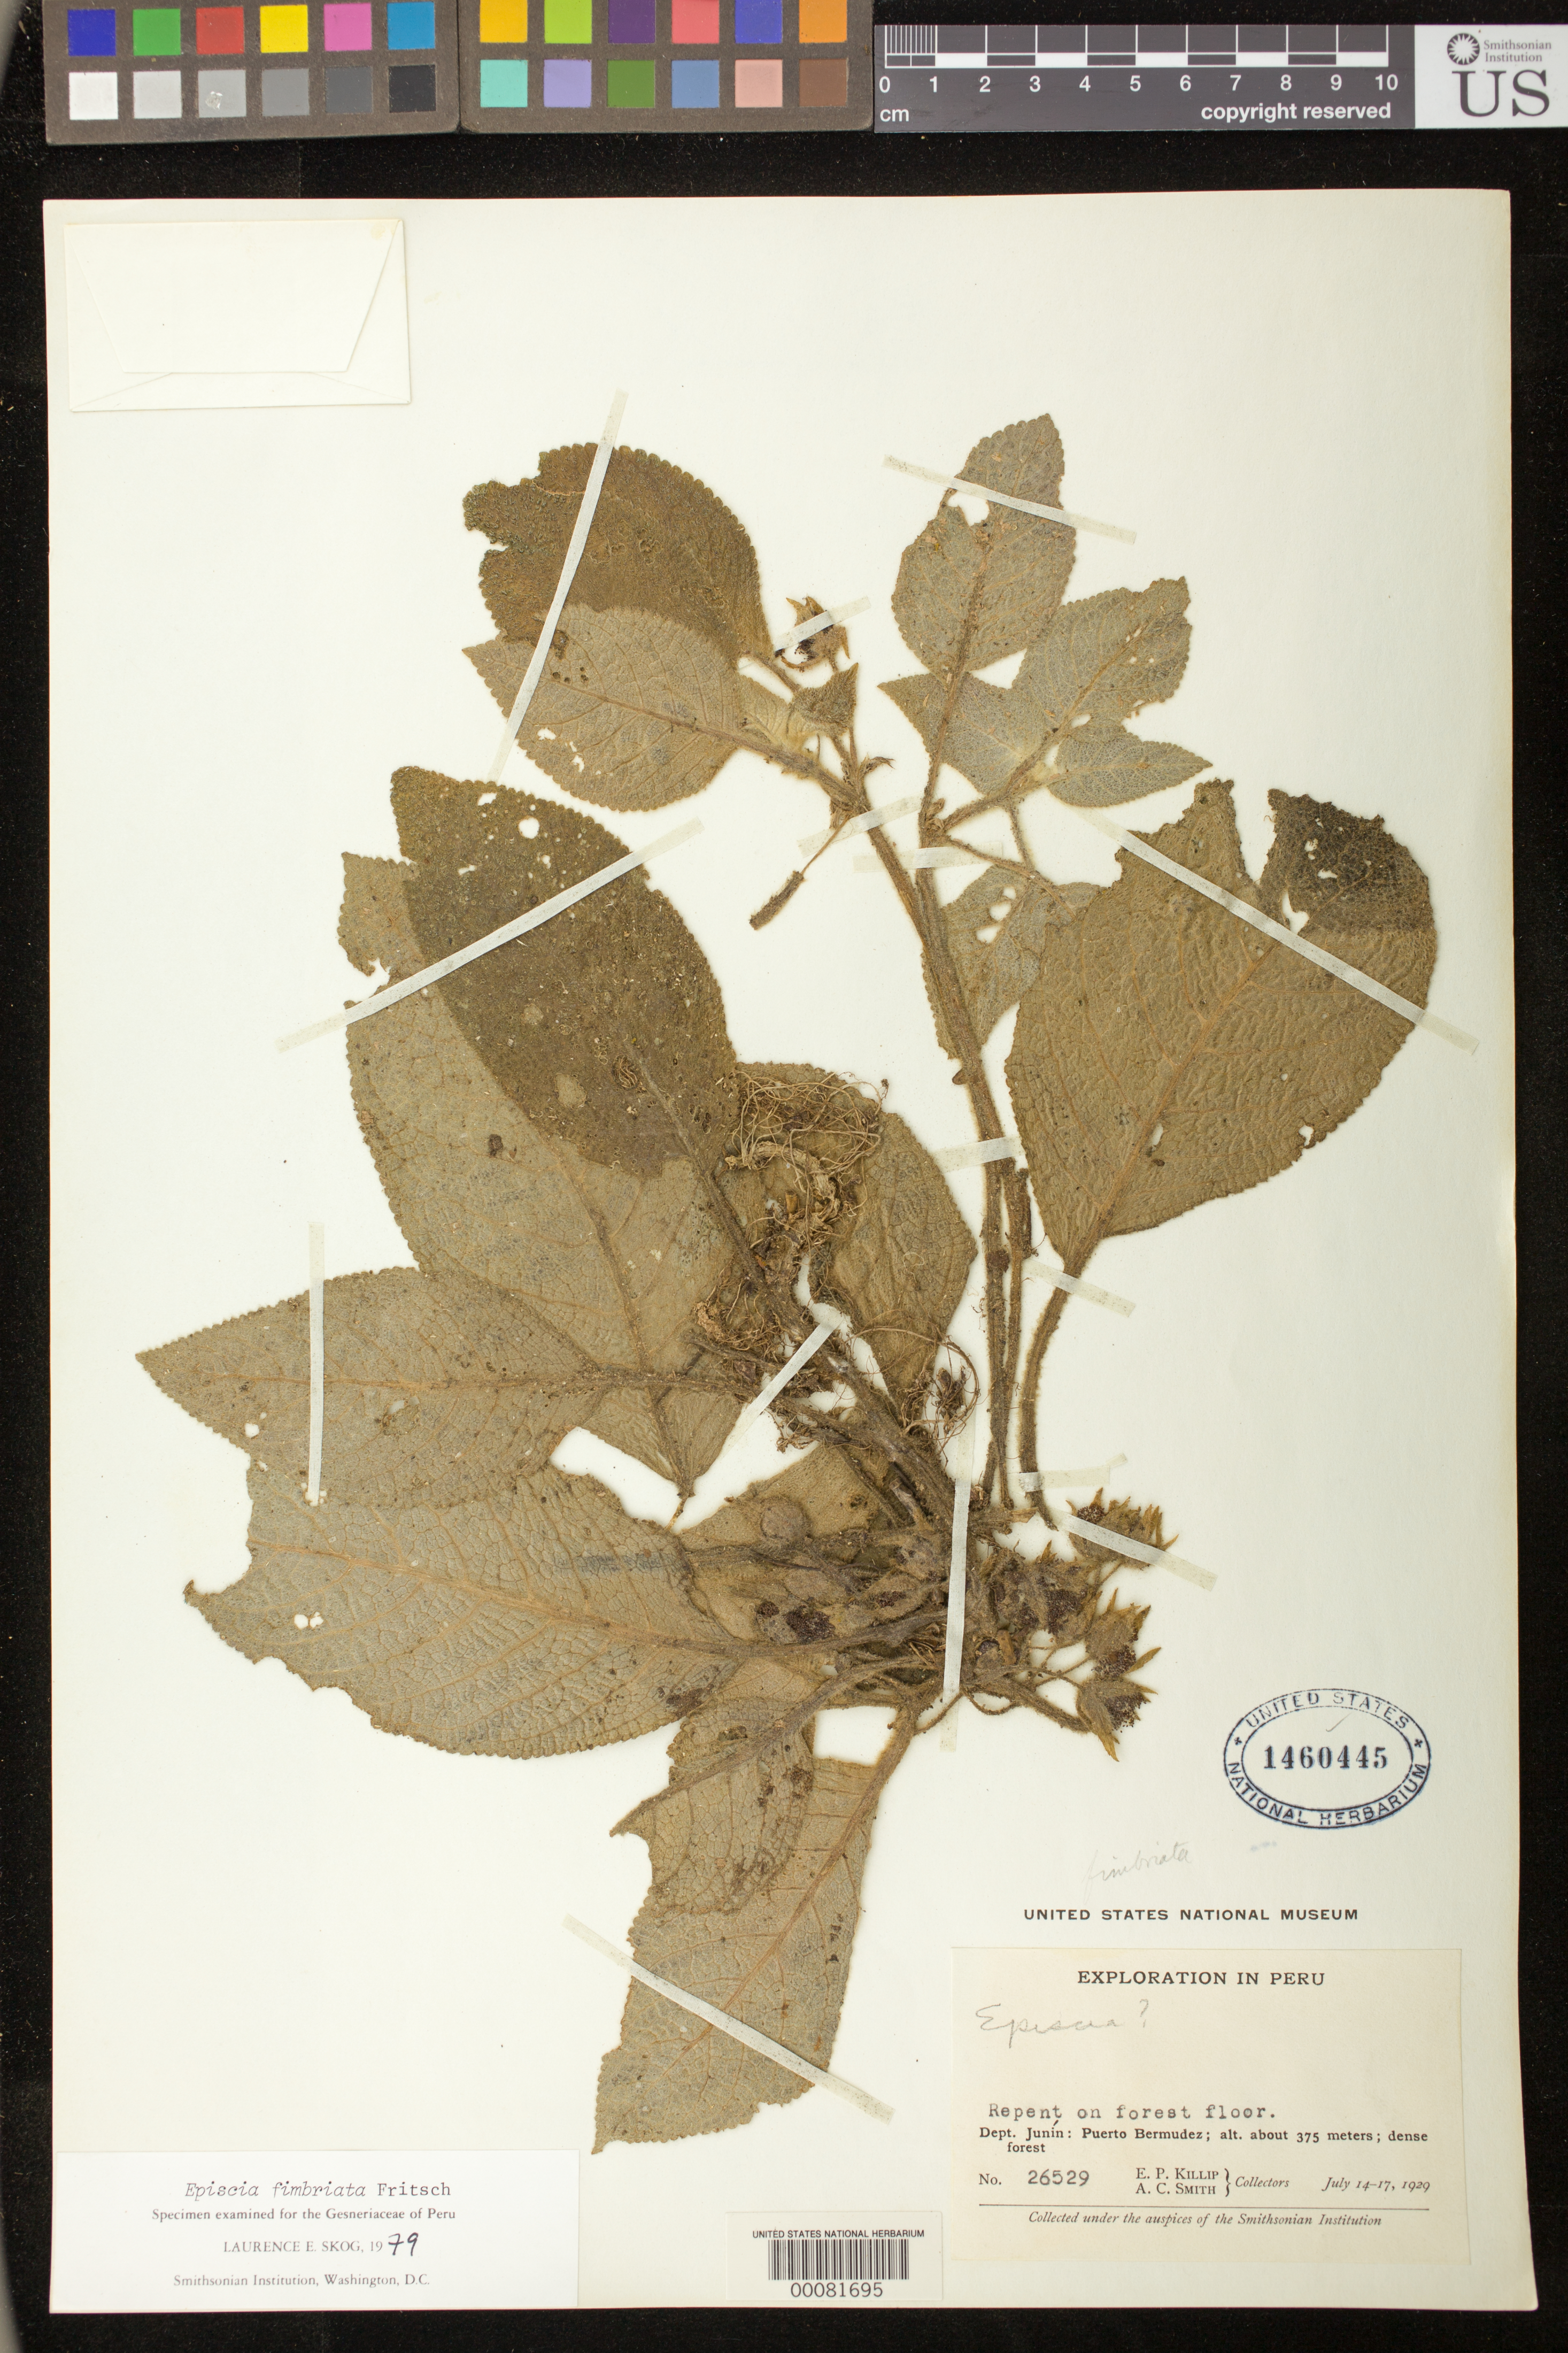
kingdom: Plantae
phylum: Tracheophyta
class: Magnoliopsida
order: Lamiales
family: Gesneriaceae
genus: Episcia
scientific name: Episcia fimbriata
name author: Fritsch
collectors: E. P. Killip & A. C. Smith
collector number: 26529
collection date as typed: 14-17 Jul 1929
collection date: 1929-07-14/1929-07-17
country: Peru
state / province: Pasco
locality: Junín.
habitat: Dense forest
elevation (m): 375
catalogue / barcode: US 1460445